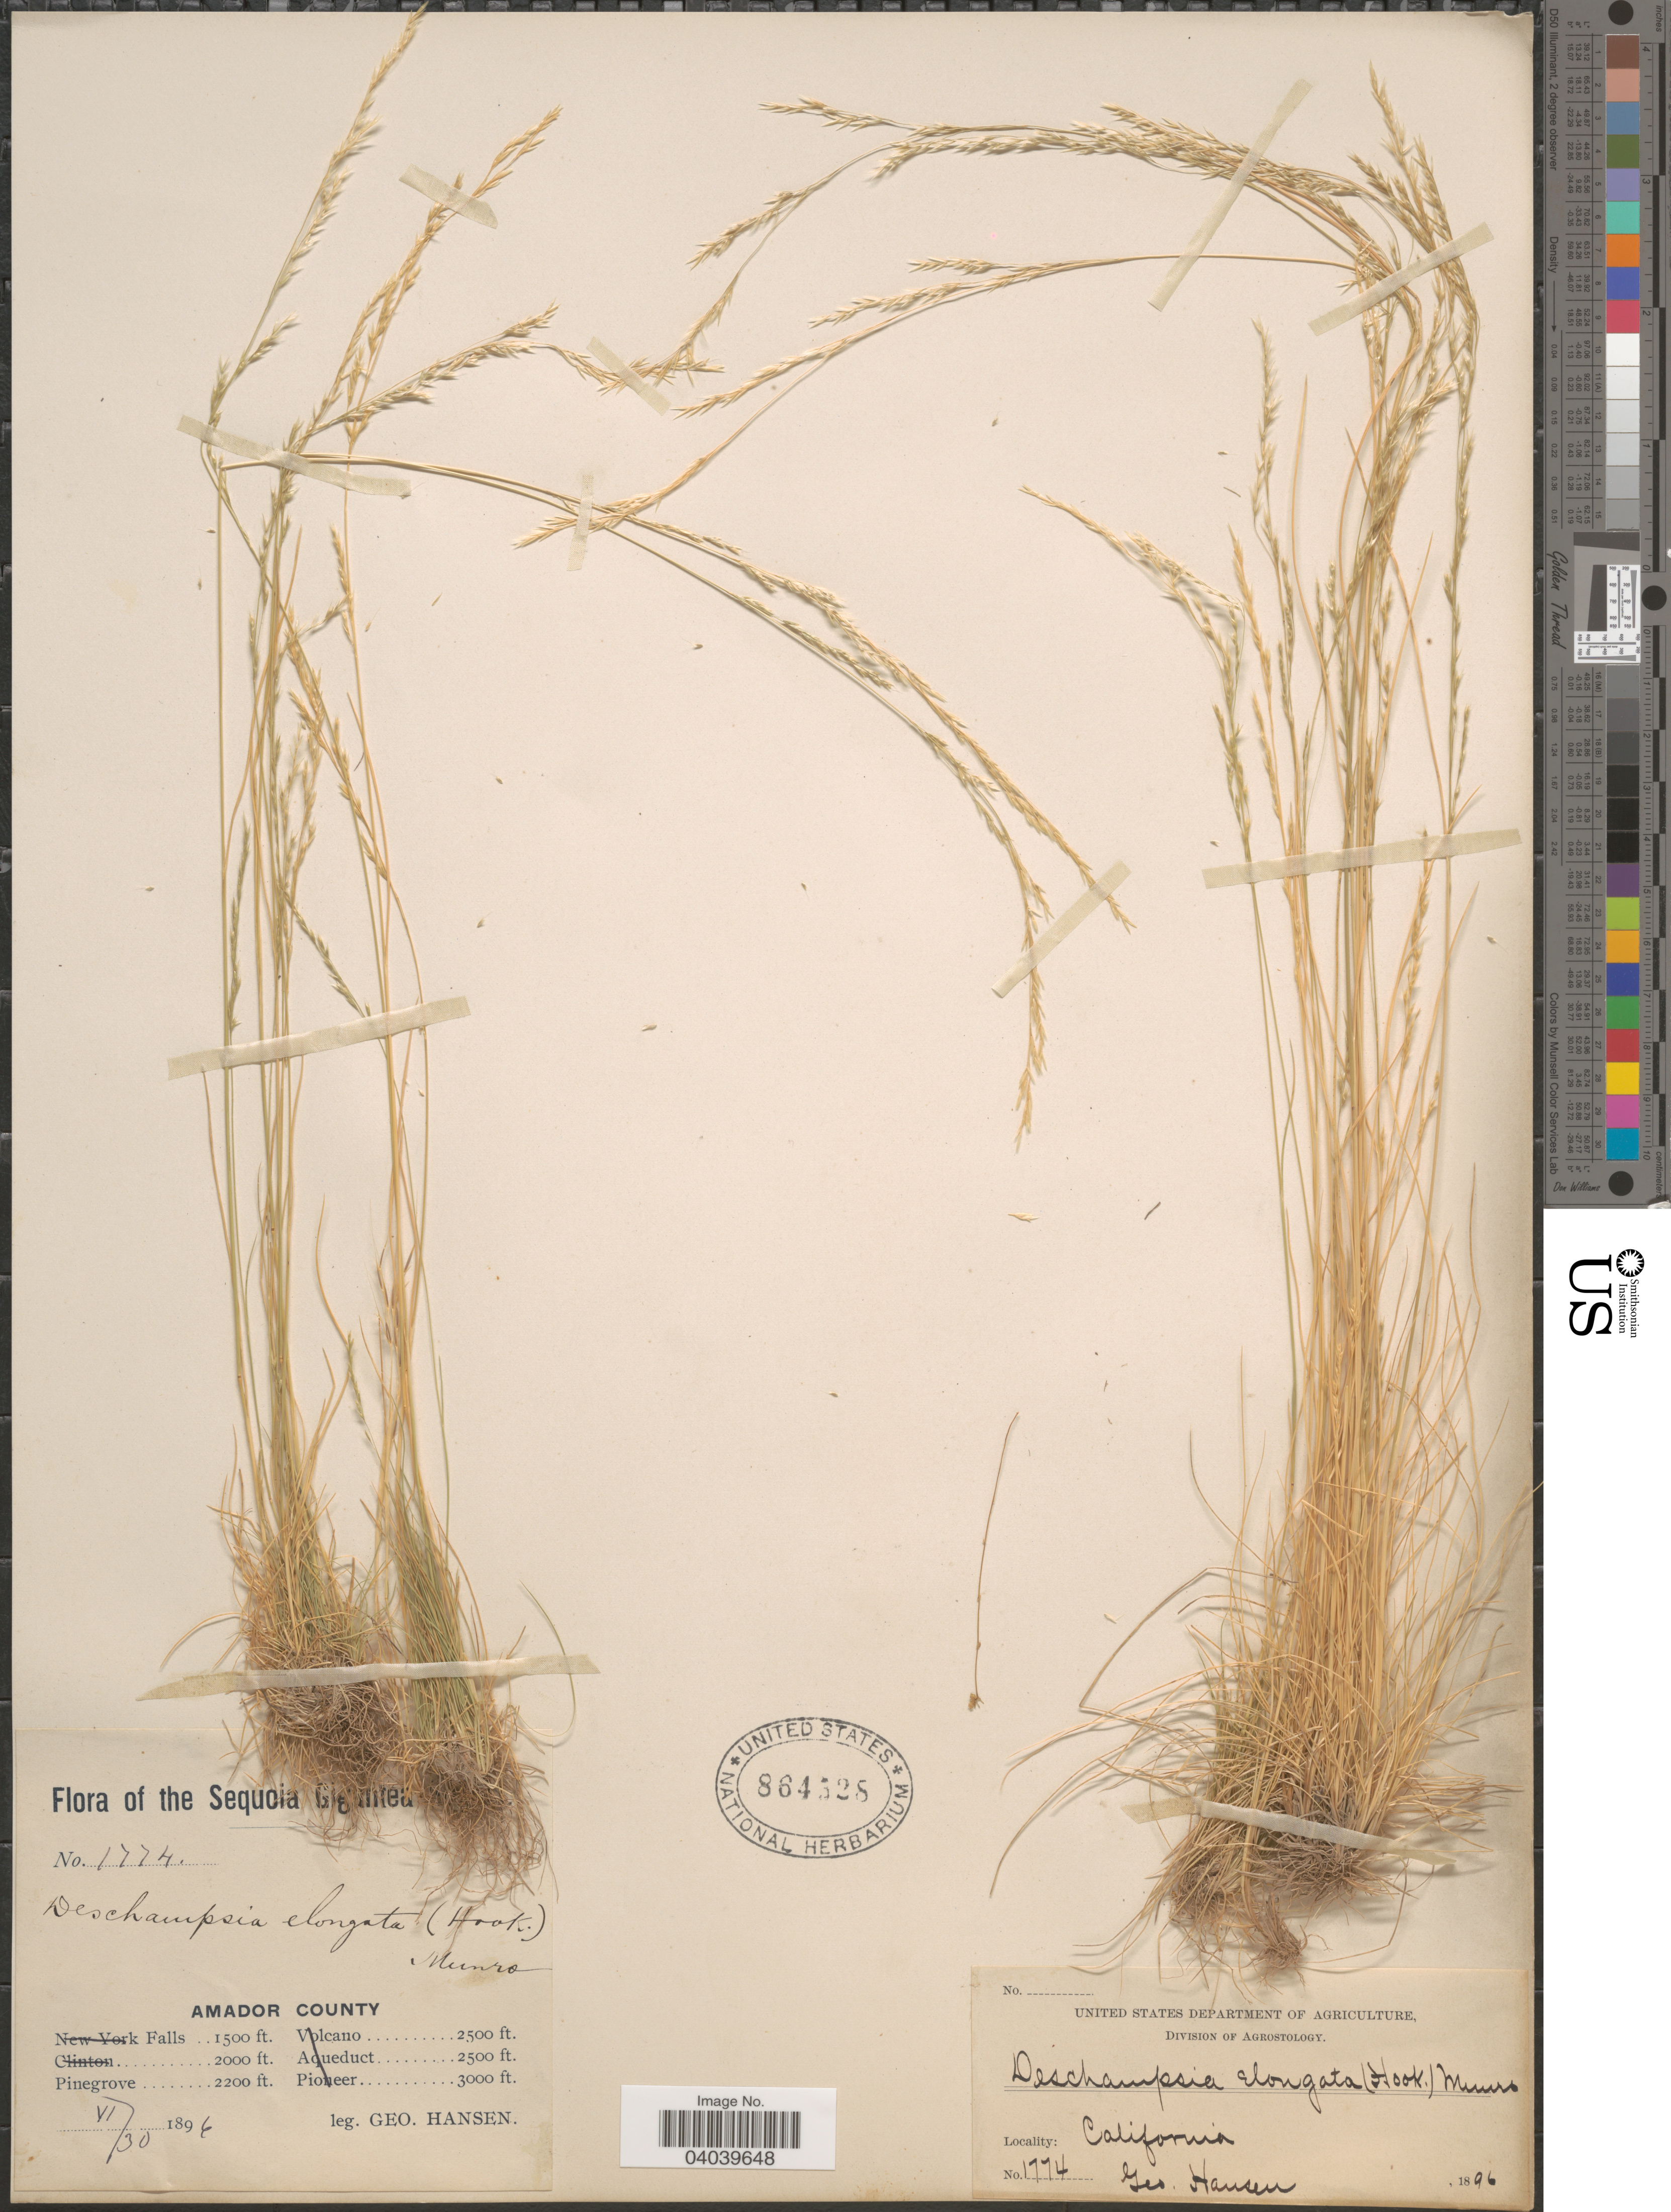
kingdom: Plantae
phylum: Tracheophyta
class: Liliopsida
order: Poales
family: Poaceae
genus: Deschampsia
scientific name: Deschampsia elongata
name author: (Hook.) Munro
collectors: G. Hansen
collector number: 1774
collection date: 1896-06-30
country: United States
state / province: California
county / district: Amador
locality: Sequoia Gigantea Region. Amador County. Pinegrove.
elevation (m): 671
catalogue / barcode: US 864528